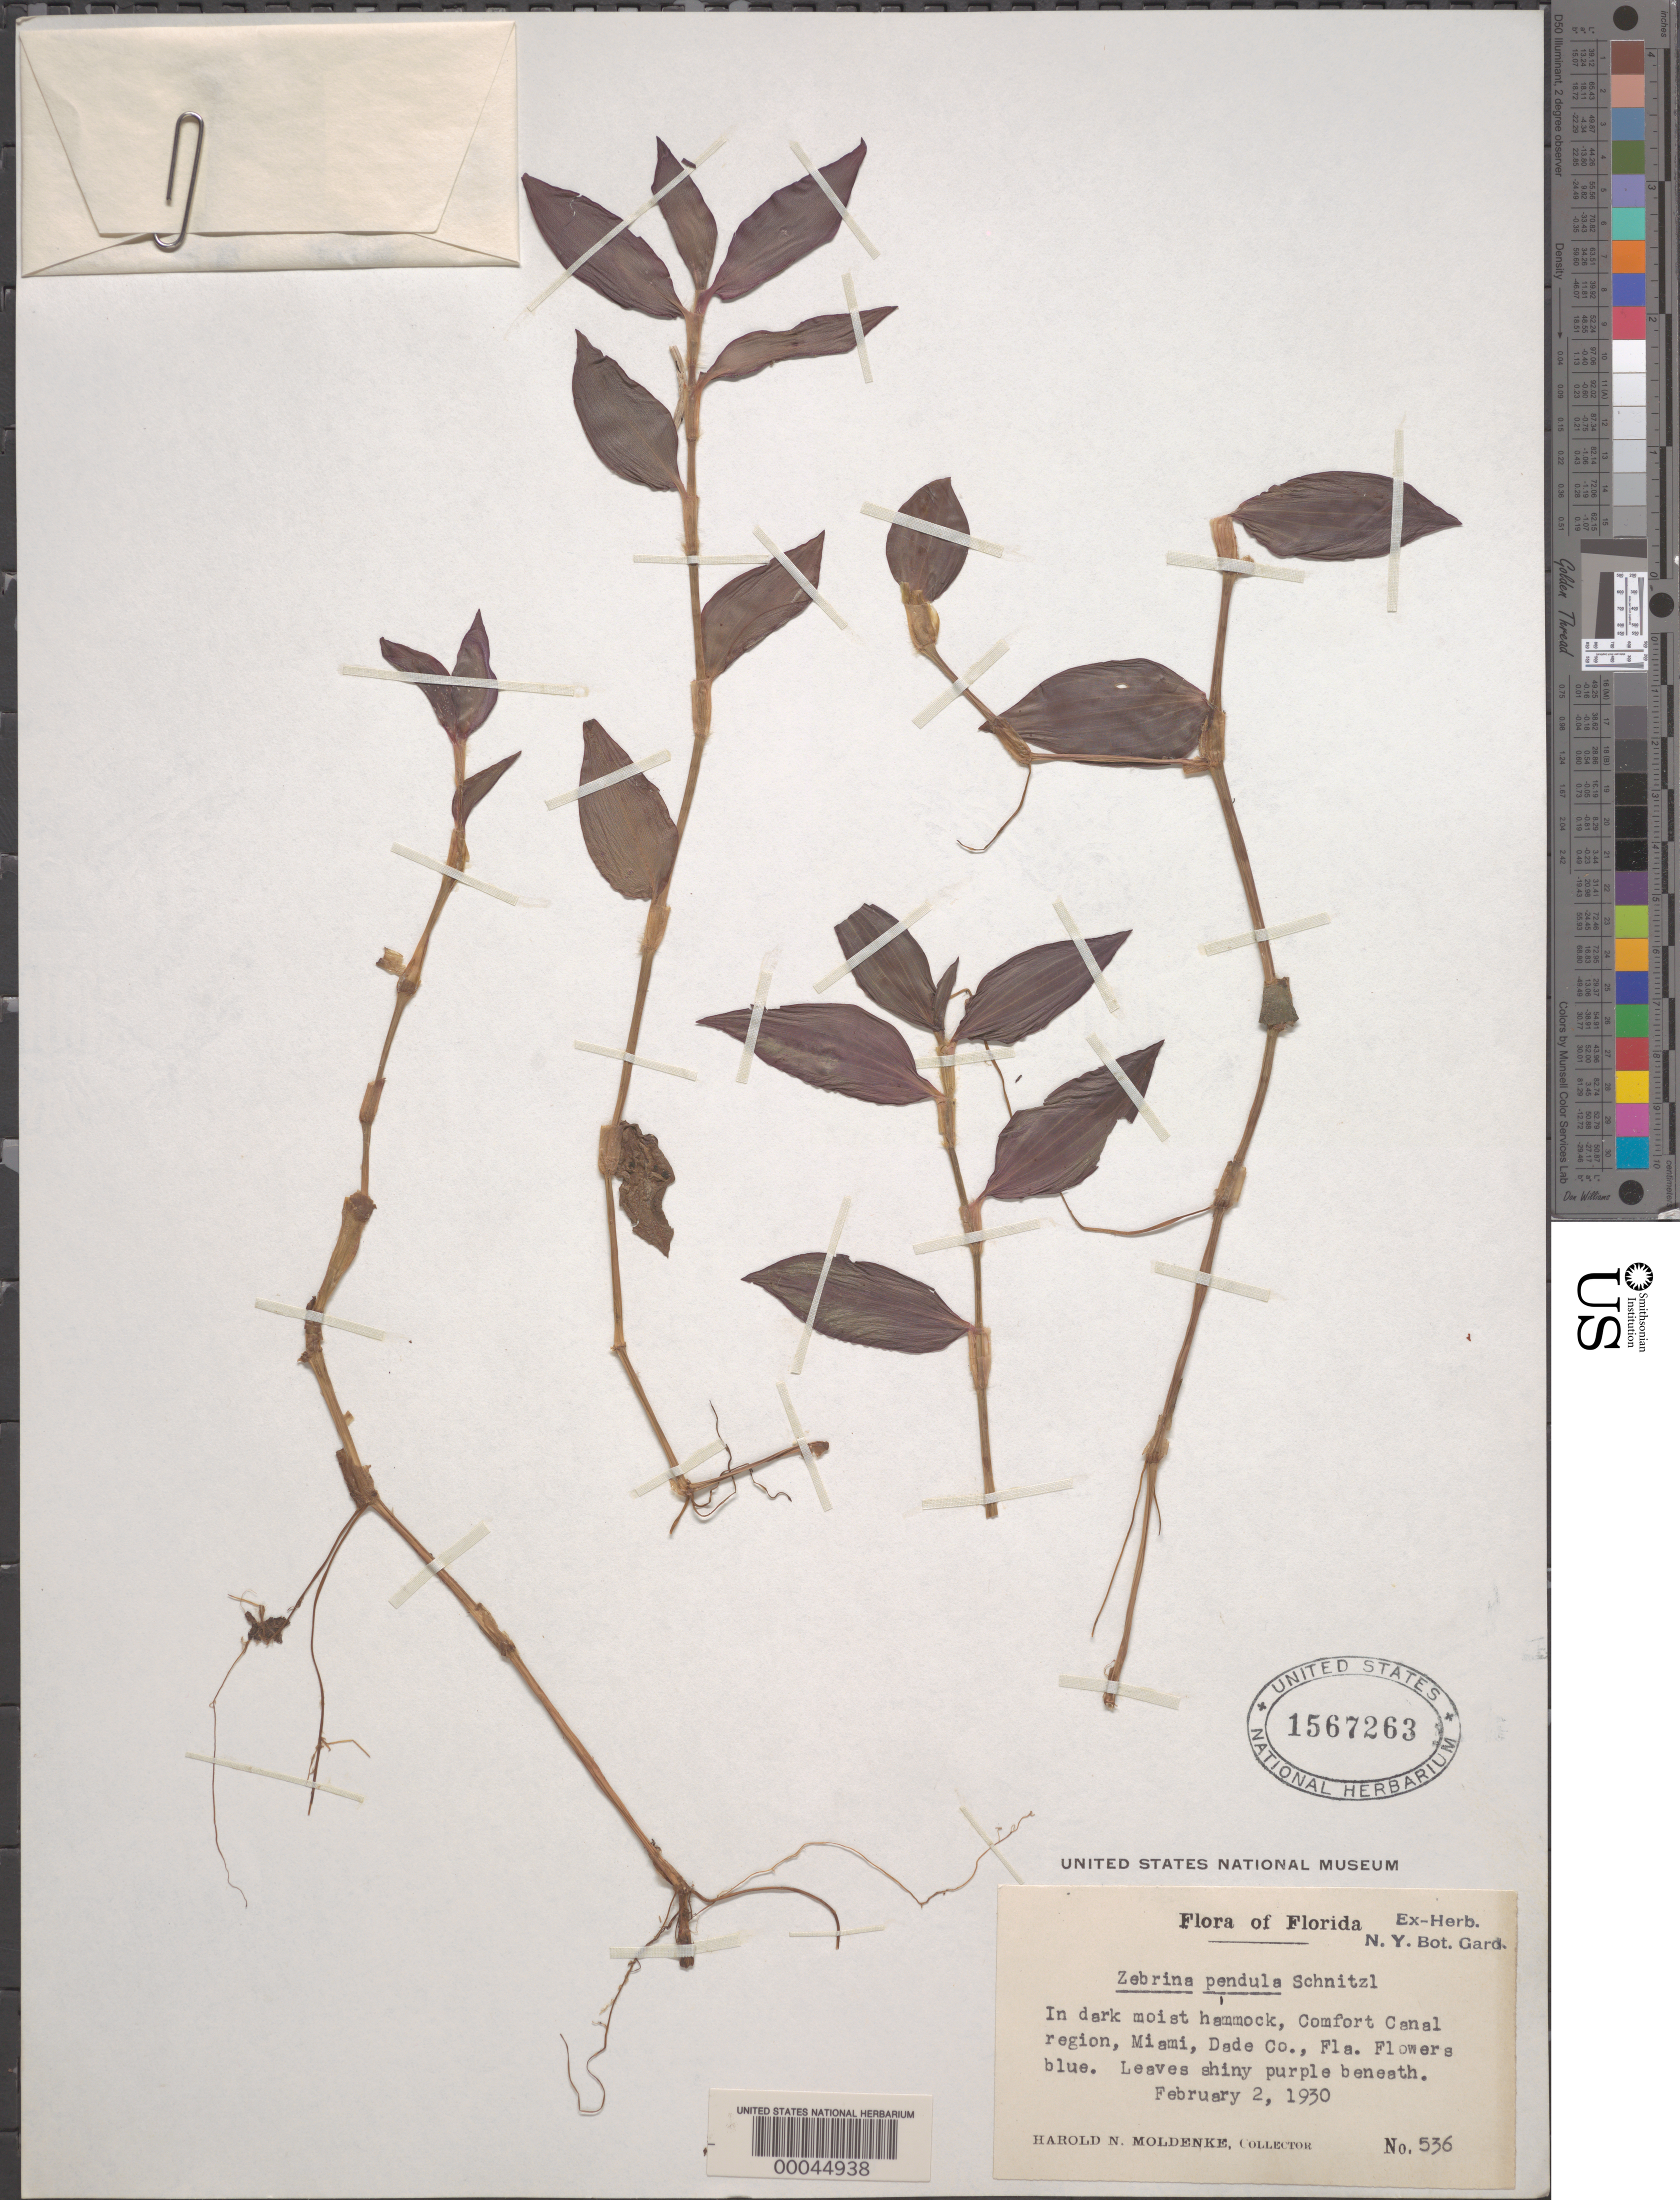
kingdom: Plantae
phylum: Tracheophyta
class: Liliopsida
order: Commelinales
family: Commelinaceae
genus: Tradescantia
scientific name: Tradescantia zebrina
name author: Bosse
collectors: H. N. Moldenke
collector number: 536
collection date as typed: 02 Feb 1930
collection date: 1930-02-02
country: United States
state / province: Florida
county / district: Dade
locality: Near comfort canal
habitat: Dark moist hammock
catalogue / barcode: US 1567263